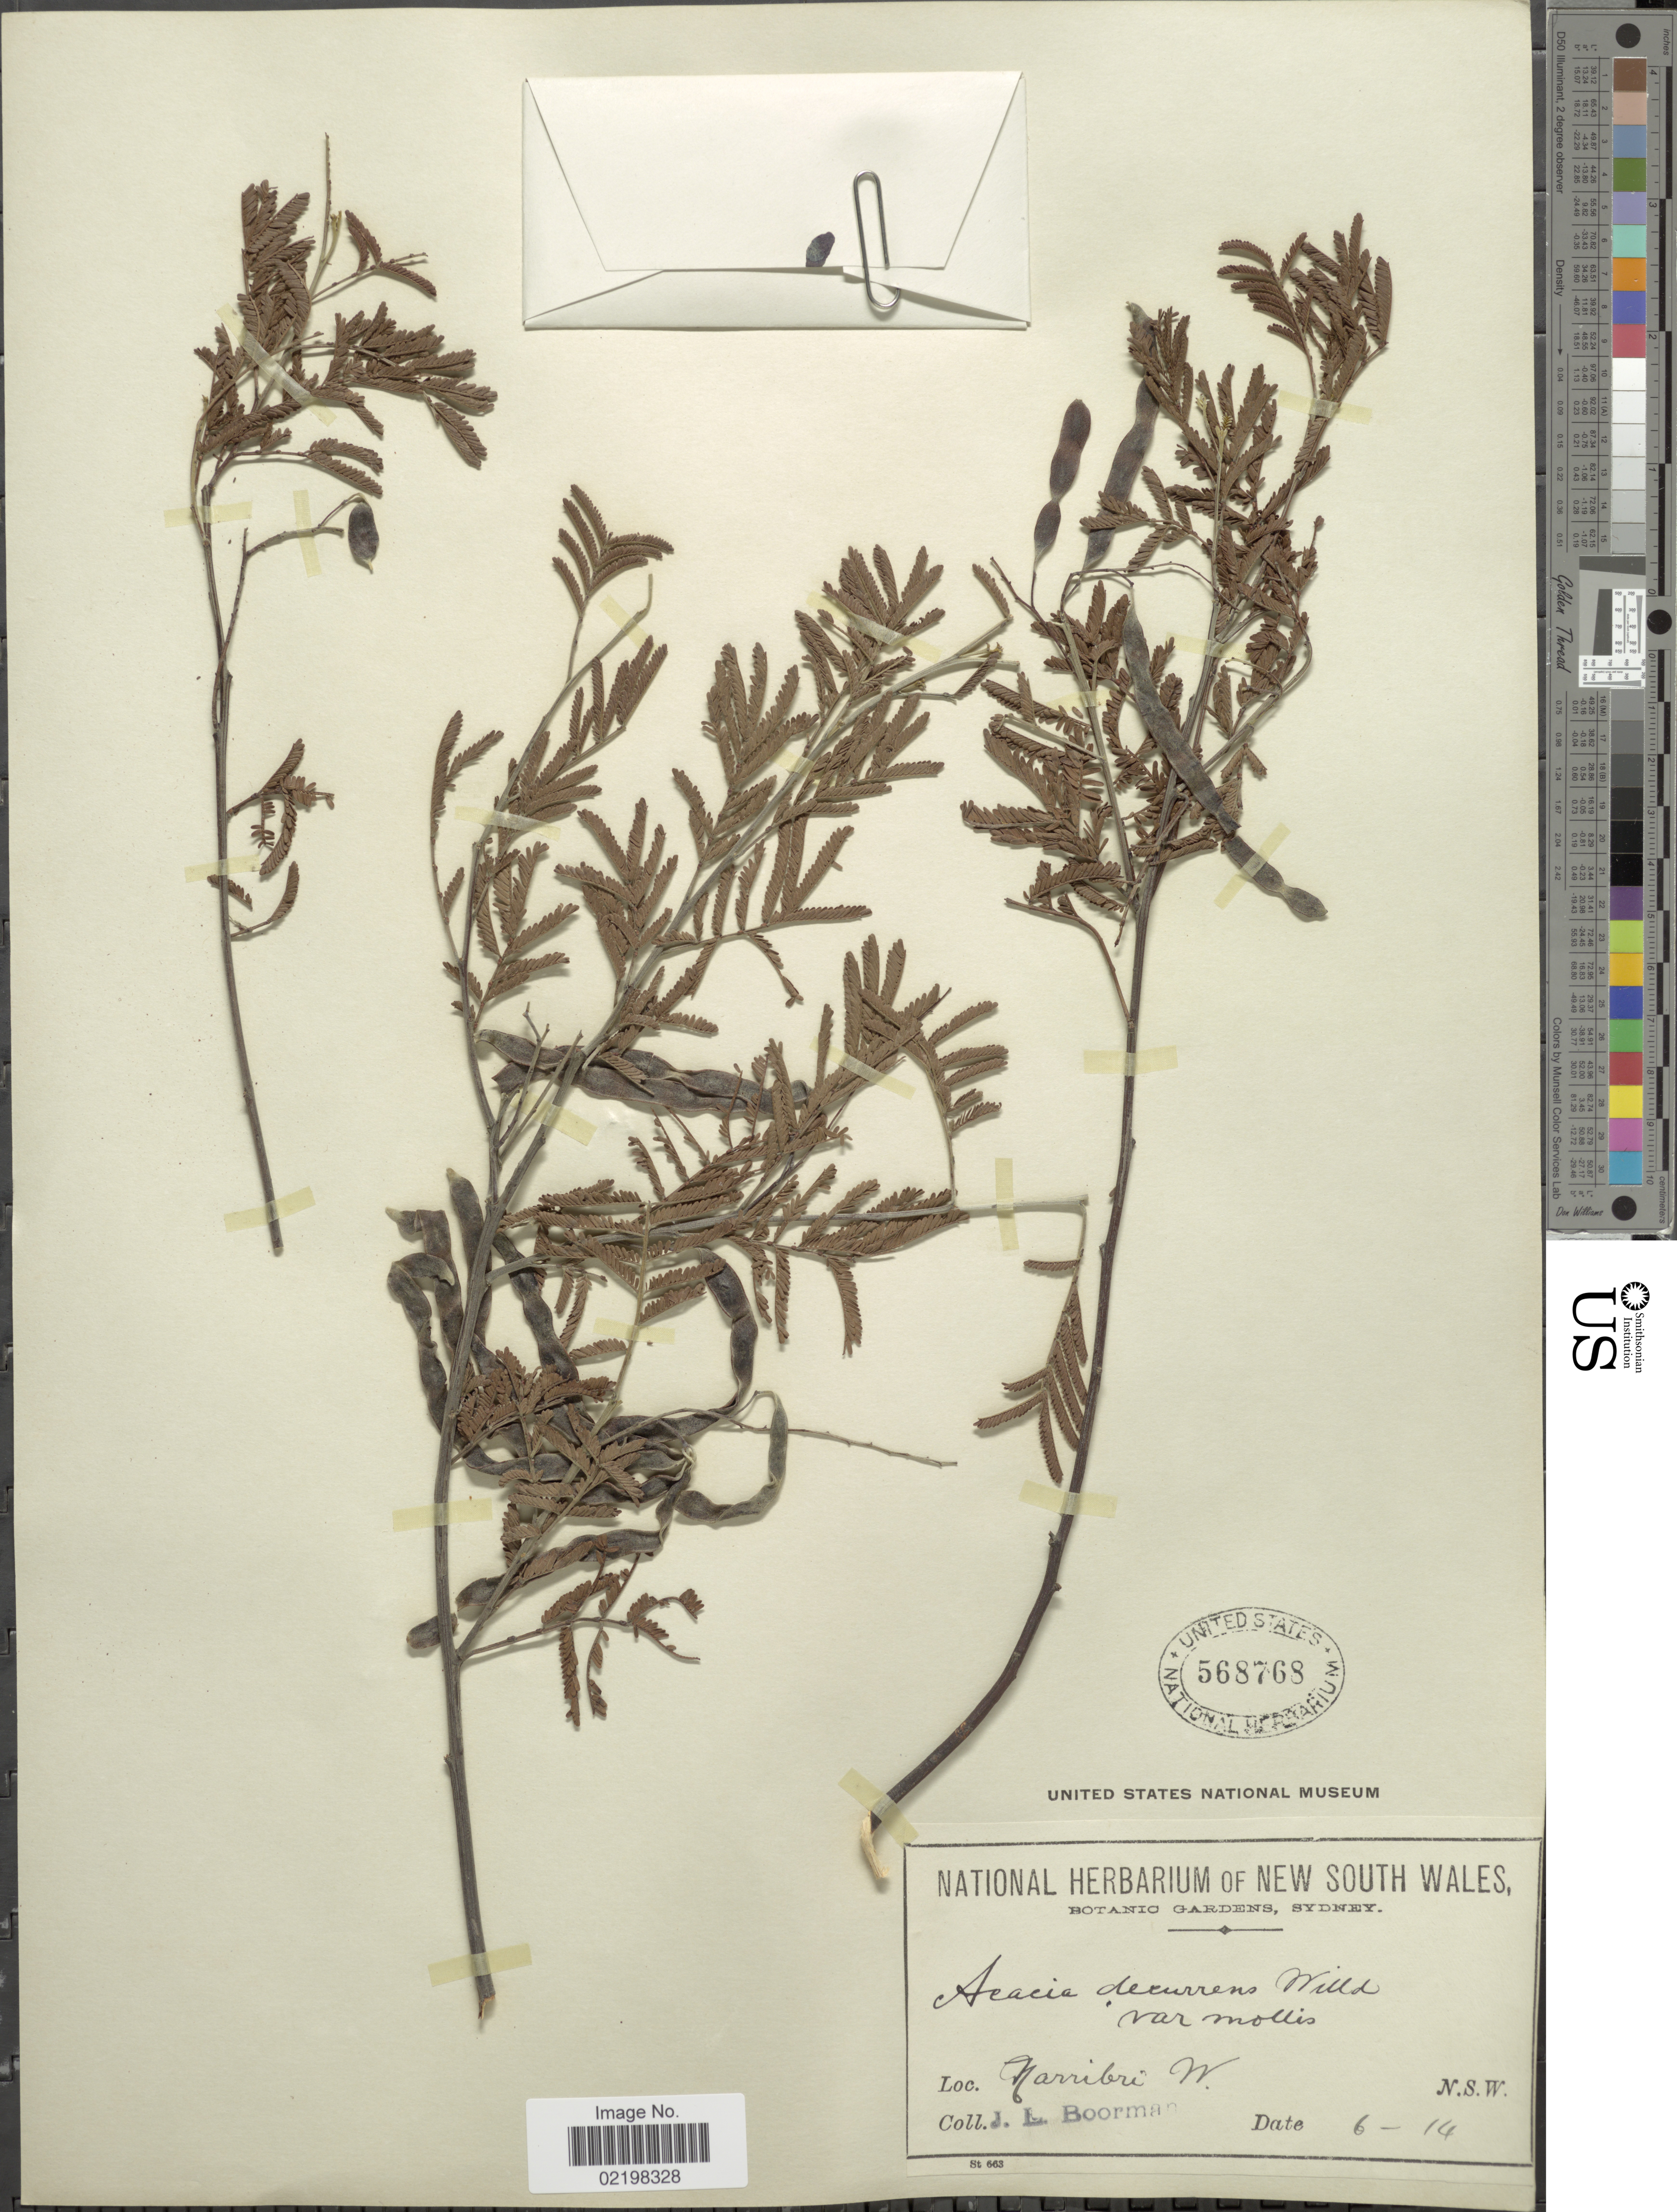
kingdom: Plantae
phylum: Tracheophyta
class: Magnoliopsida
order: Fabales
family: Fabaceae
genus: Acacia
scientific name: Acacia decurrens var. mollis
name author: Lindl.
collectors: J. Boorman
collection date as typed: Transcribed d/m/y: /6/14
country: Australia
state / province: New South Wales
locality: Narribri [Narrabri] W. N.S.W.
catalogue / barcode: US 568768